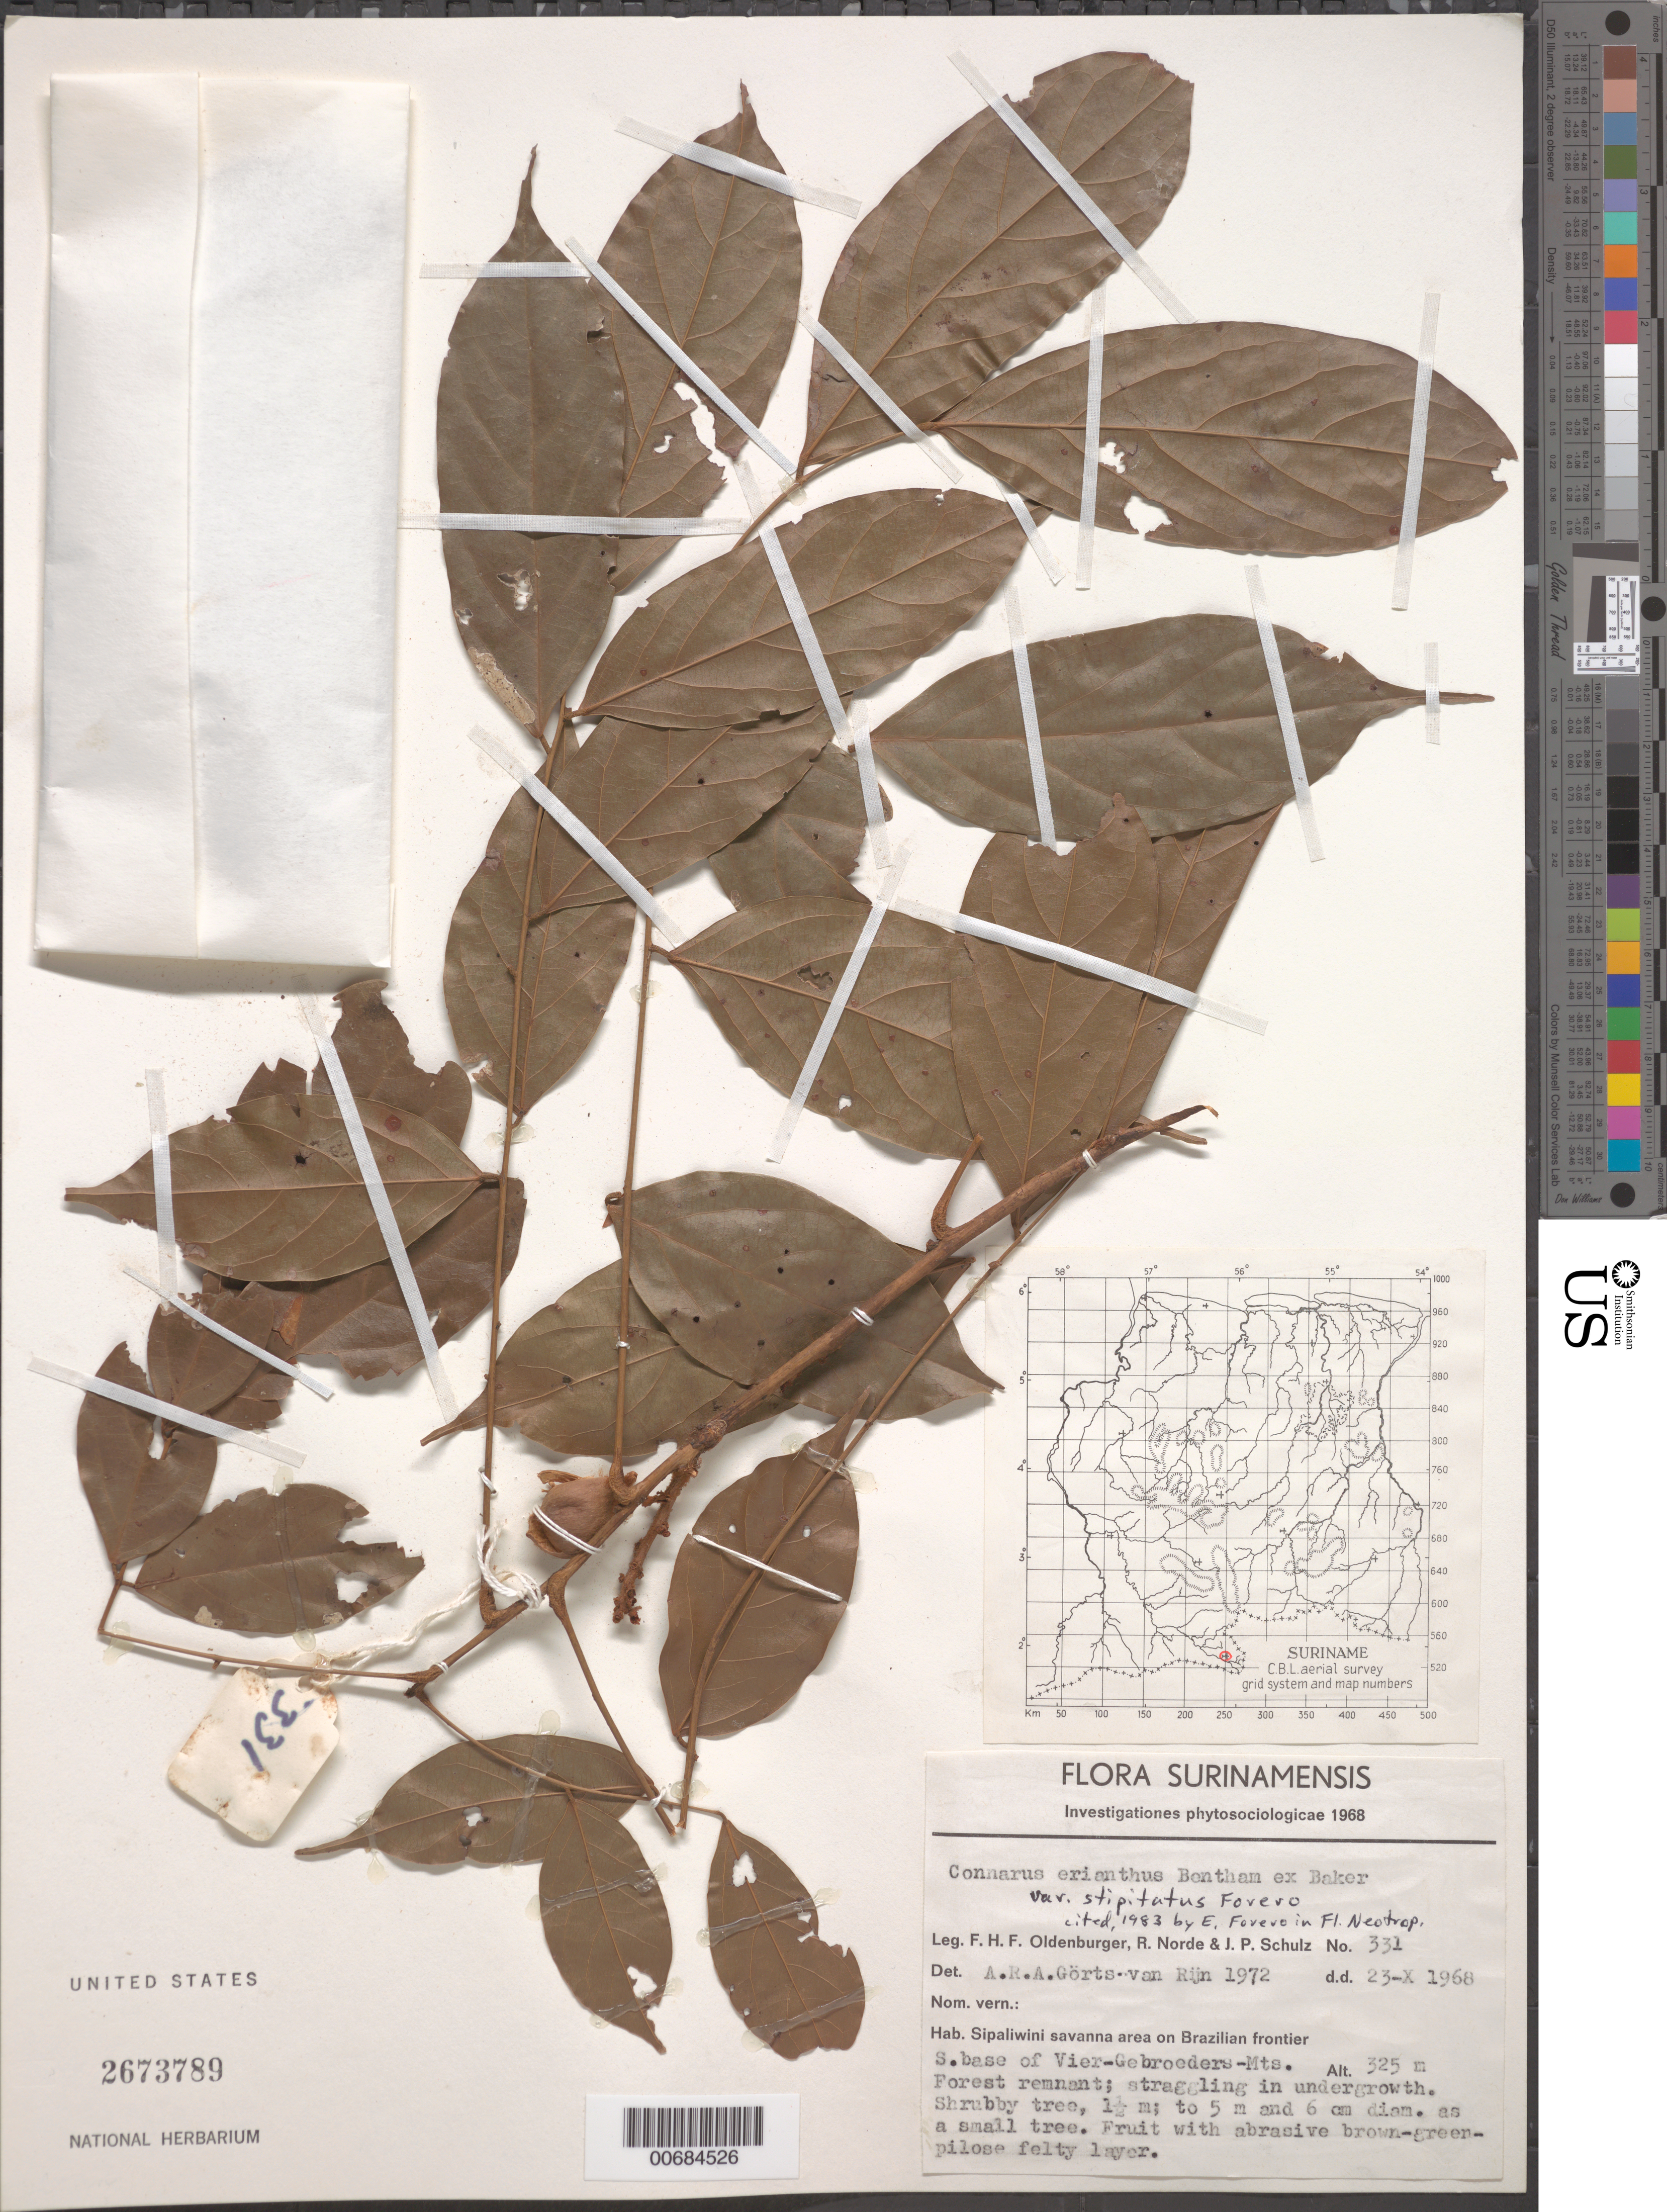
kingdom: Plantae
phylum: Tracheophyta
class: Magnoliopsida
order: Oxalidales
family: Connaraceae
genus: Connarus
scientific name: Connarus erianthus var. stipitatus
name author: Forero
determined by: Forero, E.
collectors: F. Oldenburger, R. Norde & J. P. Schulz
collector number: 331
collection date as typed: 23-Oct-68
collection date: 1968-10-23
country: Suriname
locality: Sipaliwini Savanna, Brazilian frontier, S base of '4-Gebroeders' Mts.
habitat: Forest remnant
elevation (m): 325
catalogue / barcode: US 2673789